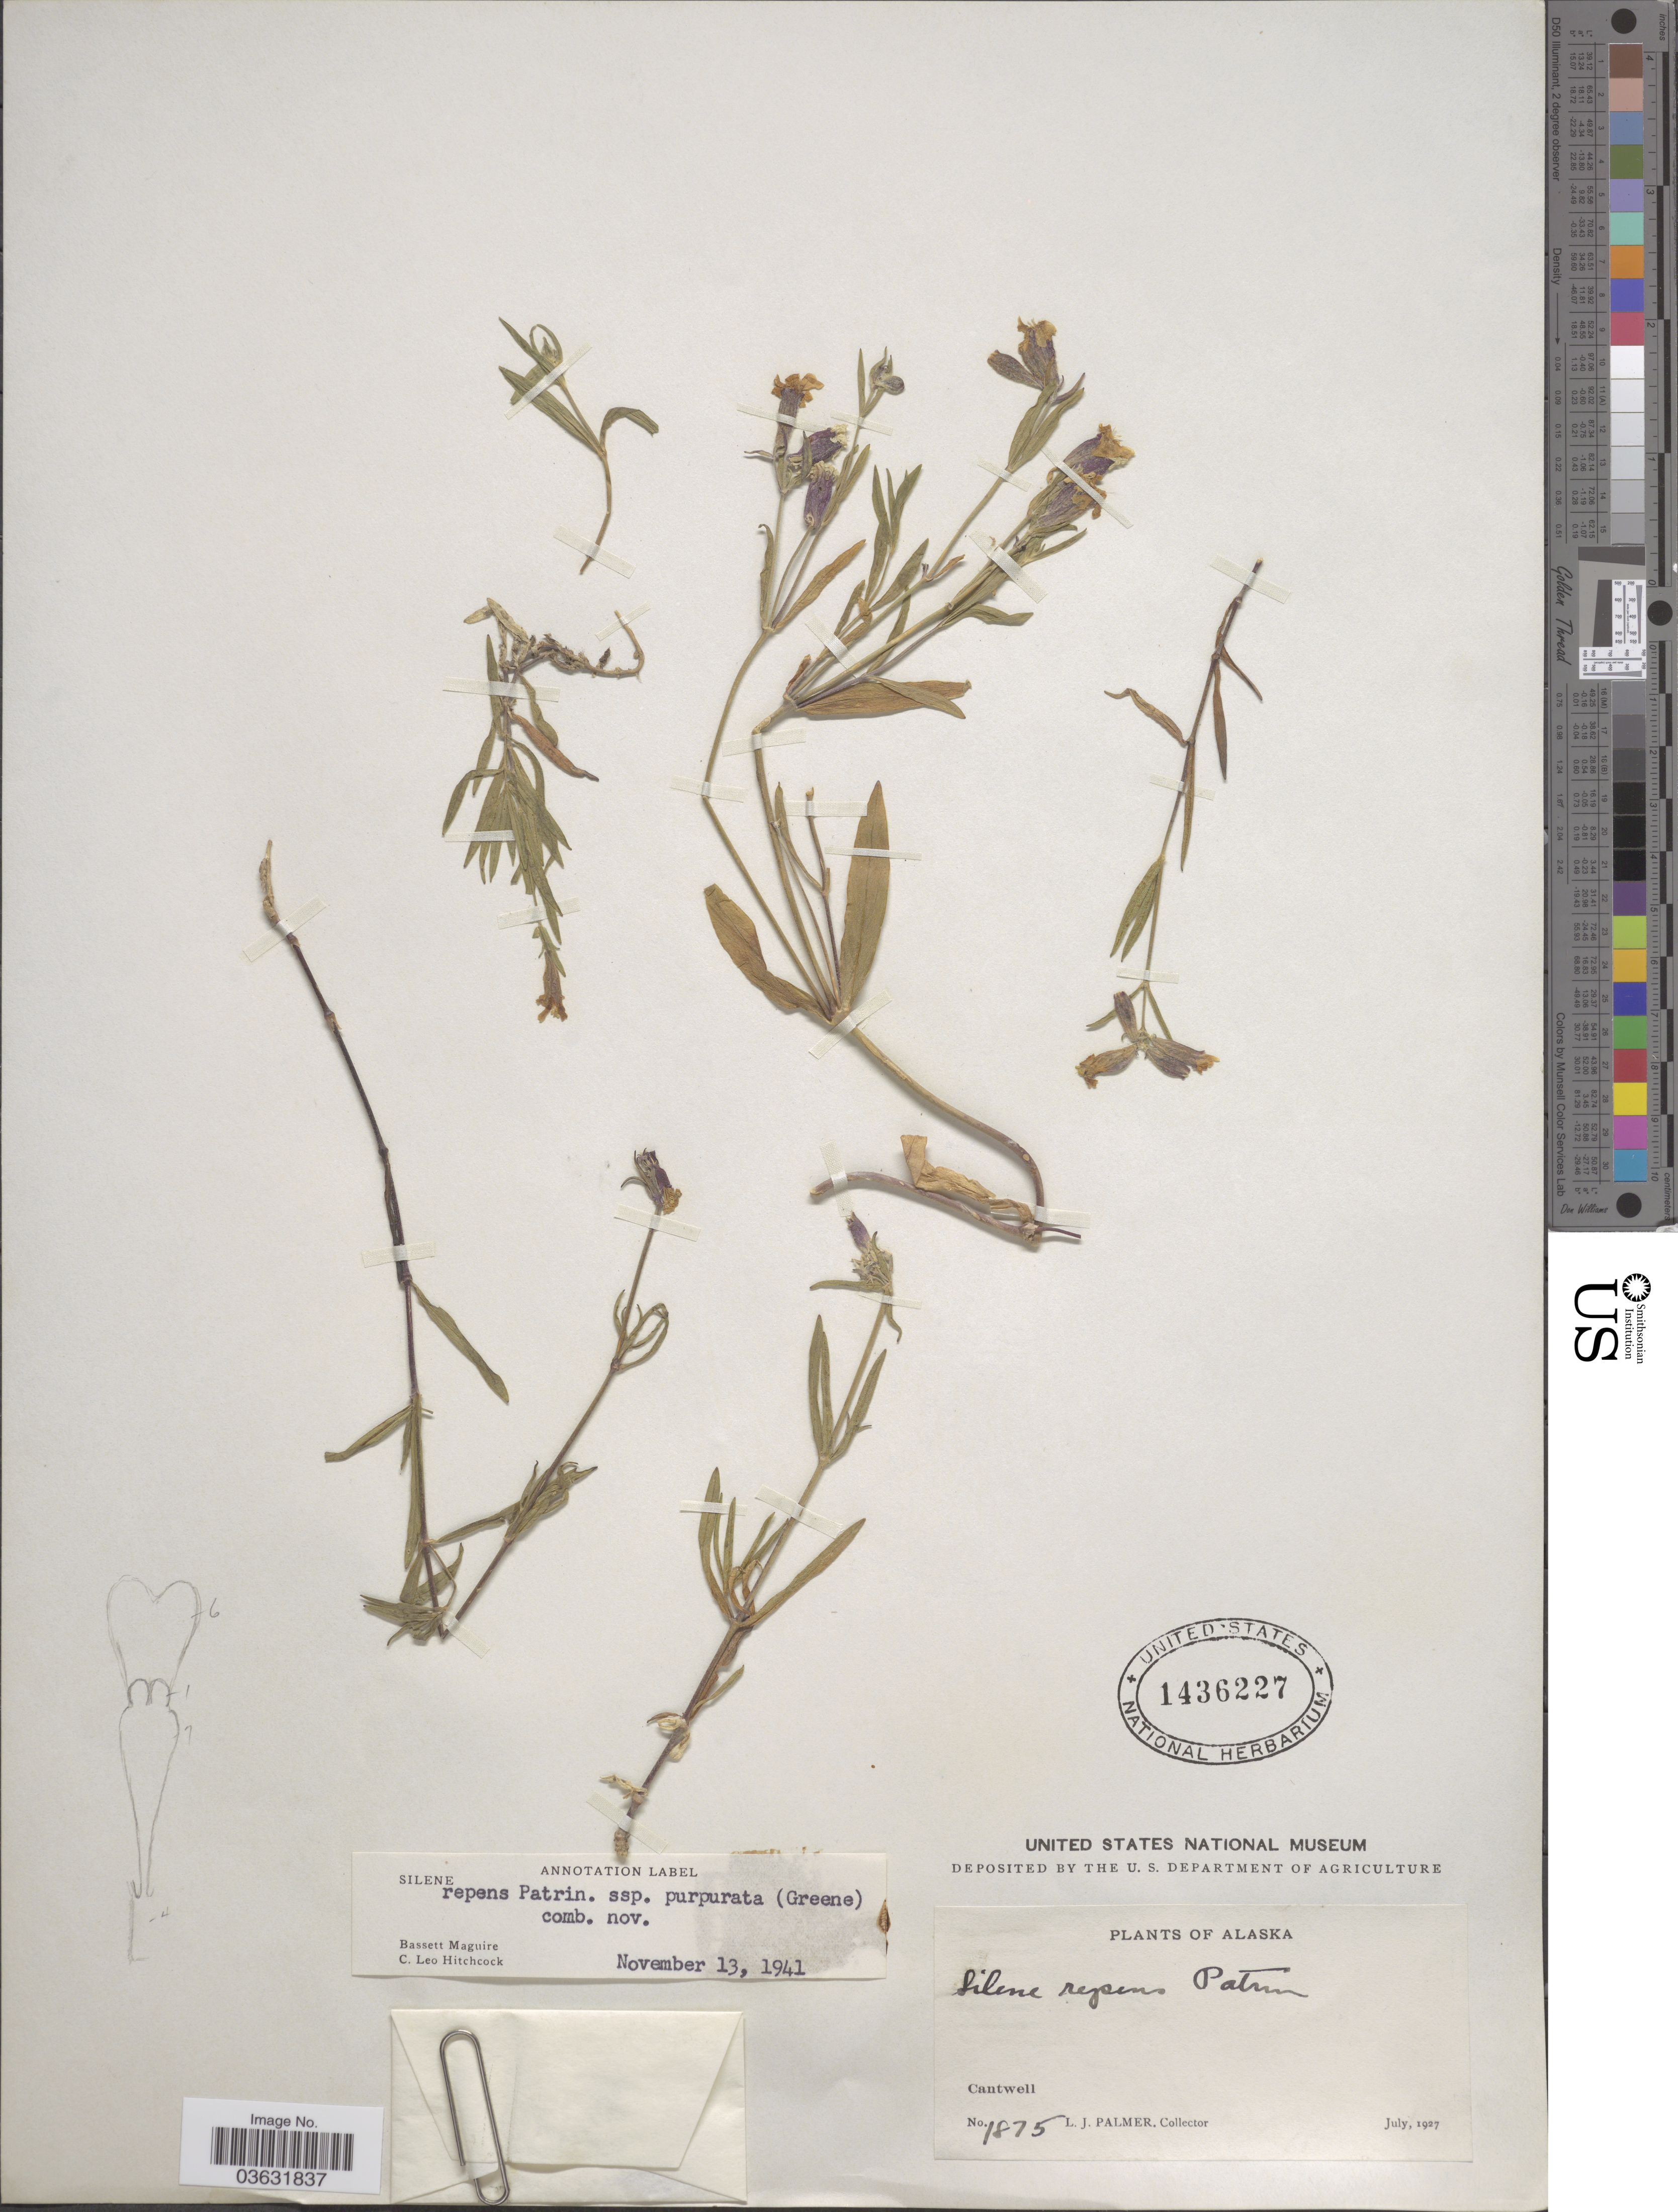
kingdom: Plantae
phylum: Tracheophyta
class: Magnoliopsida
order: Caryophyllales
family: Caryophyllaceae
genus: Silene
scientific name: Silene repens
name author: Patrin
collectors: L. J. Palmer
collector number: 1875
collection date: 1927-07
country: United States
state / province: Alaska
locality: Cantwell.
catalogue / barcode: US 1436227